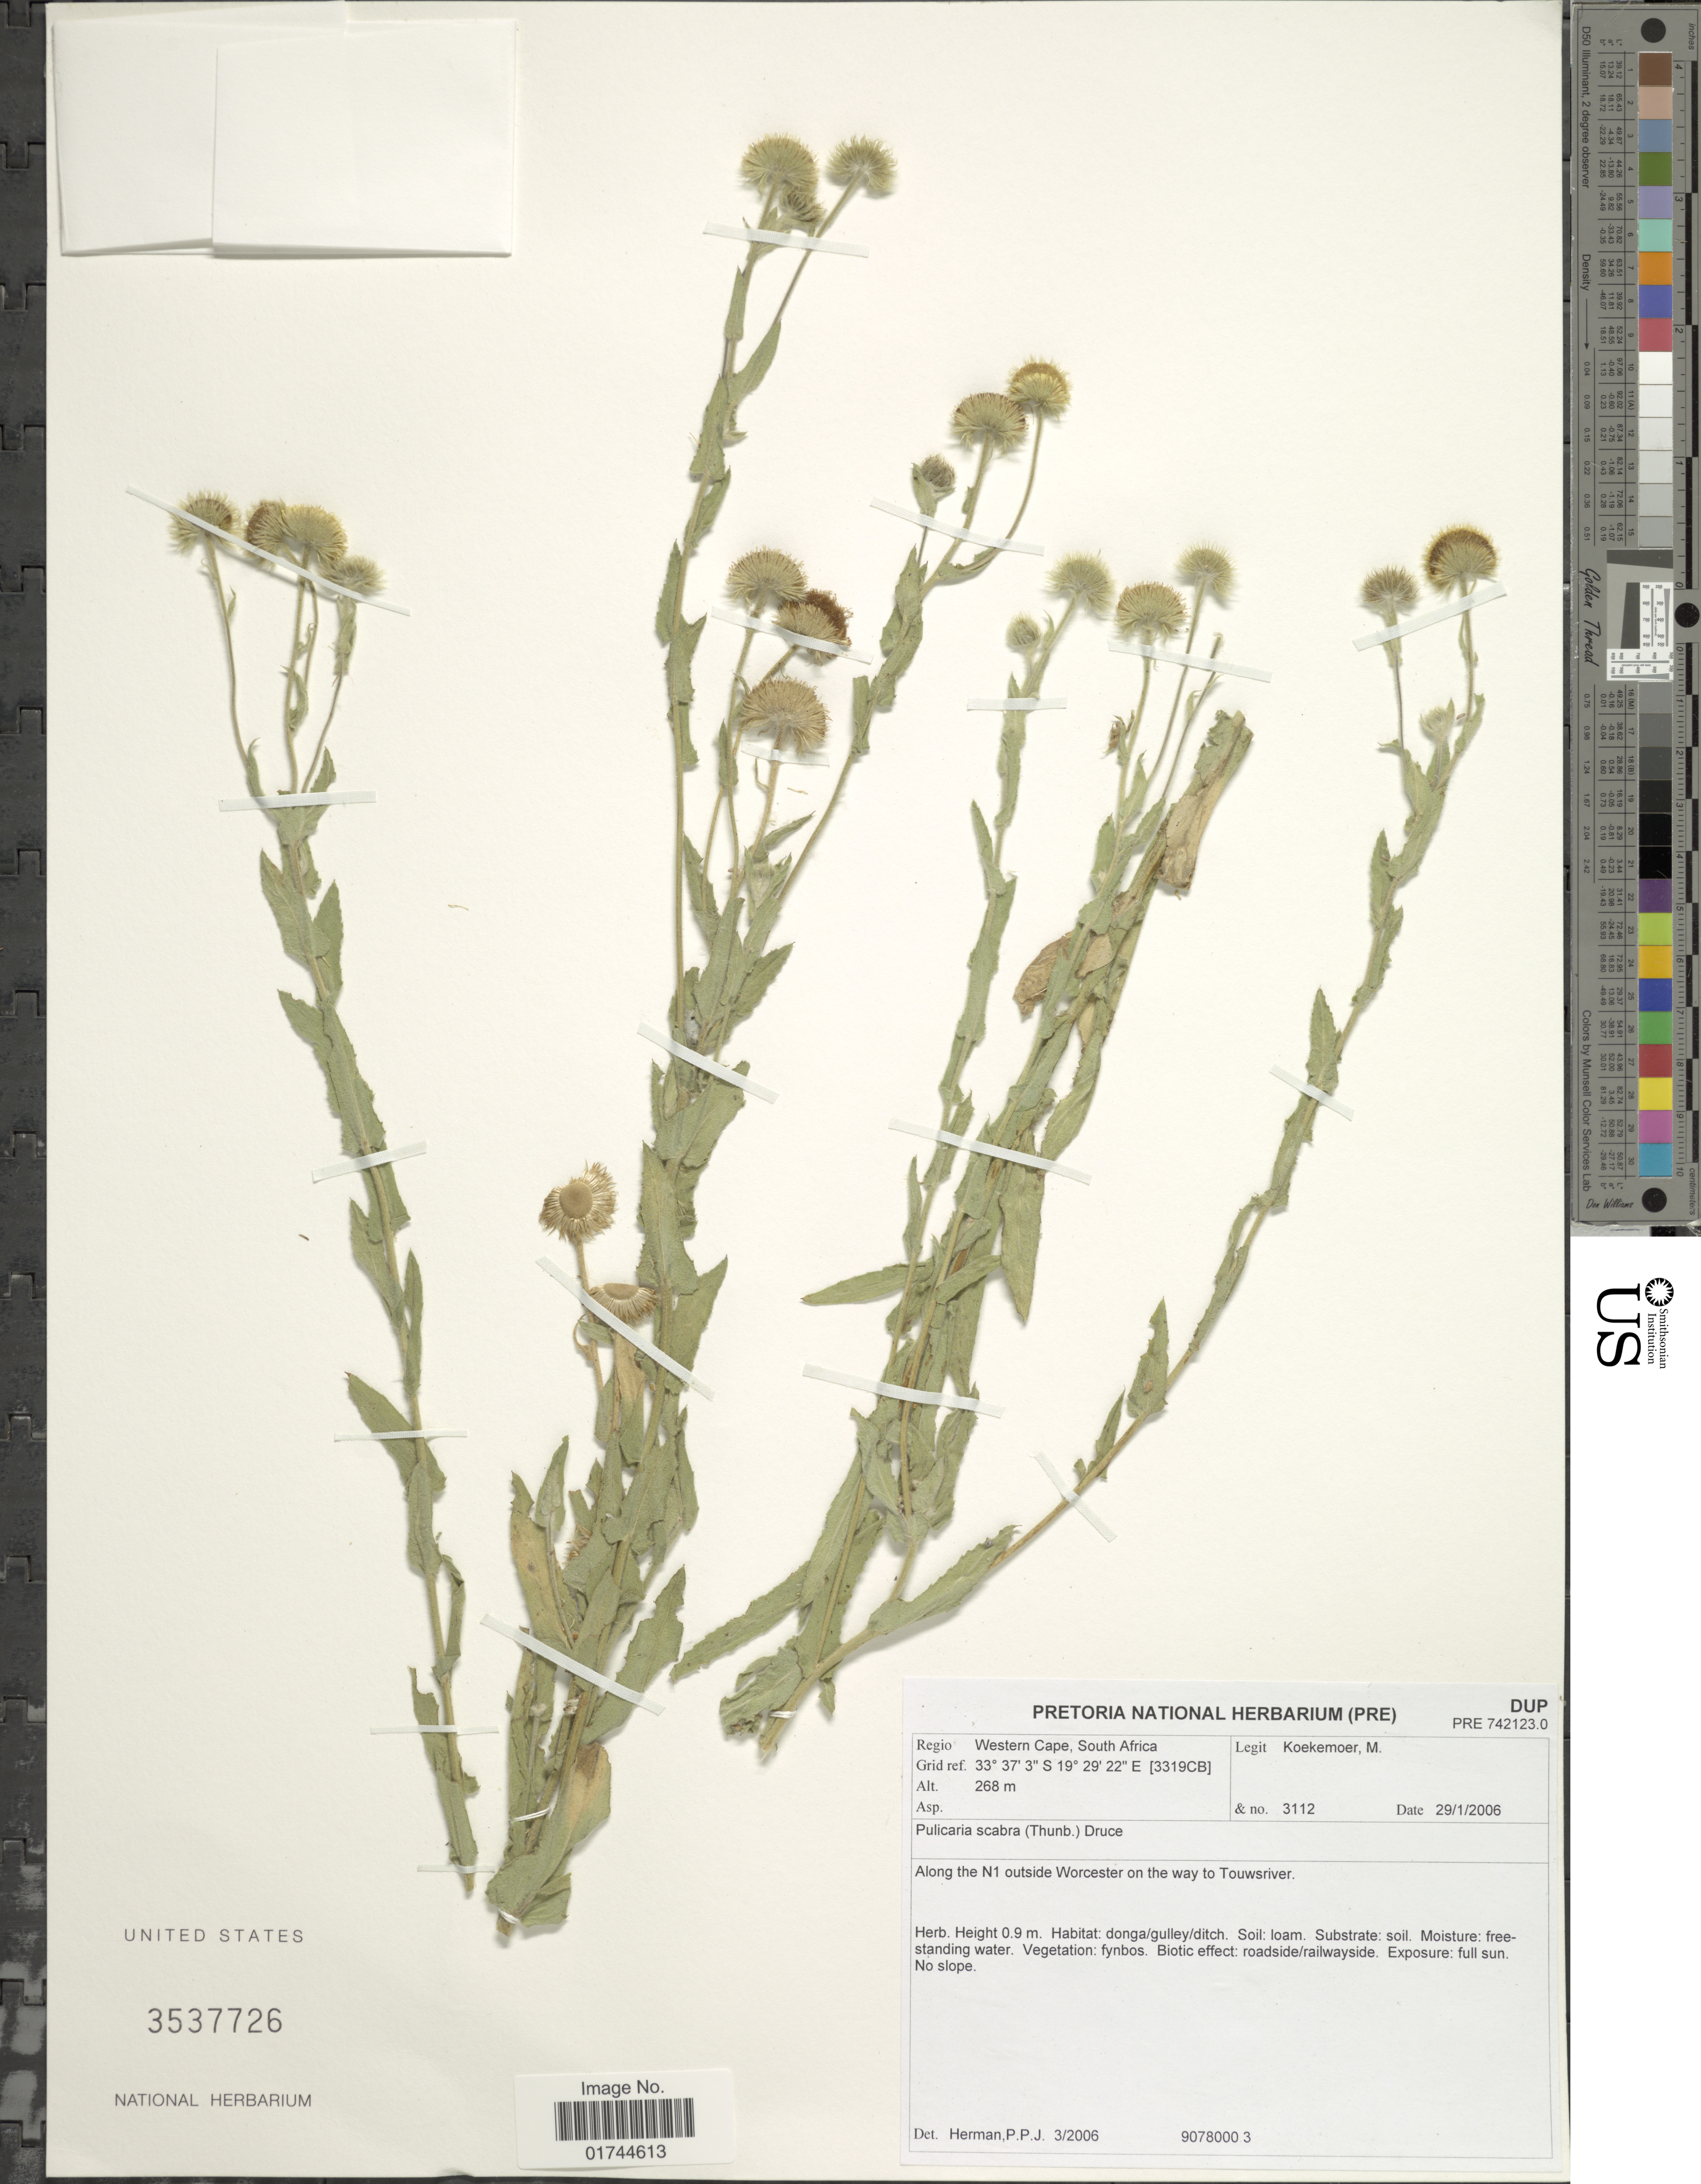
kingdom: Plantae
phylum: Tracheophyta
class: Magnoliopsida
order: Asterales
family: Asteraceae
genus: Pulicaria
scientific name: Pulicaria scabra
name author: (Thunb.) Druce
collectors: M. Koekemoer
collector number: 3112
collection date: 2006-01-29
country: South Africa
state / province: Western Cape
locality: Along the N1 outside Worcester on the way of Touwsriver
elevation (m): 268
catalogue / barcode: US 3537726